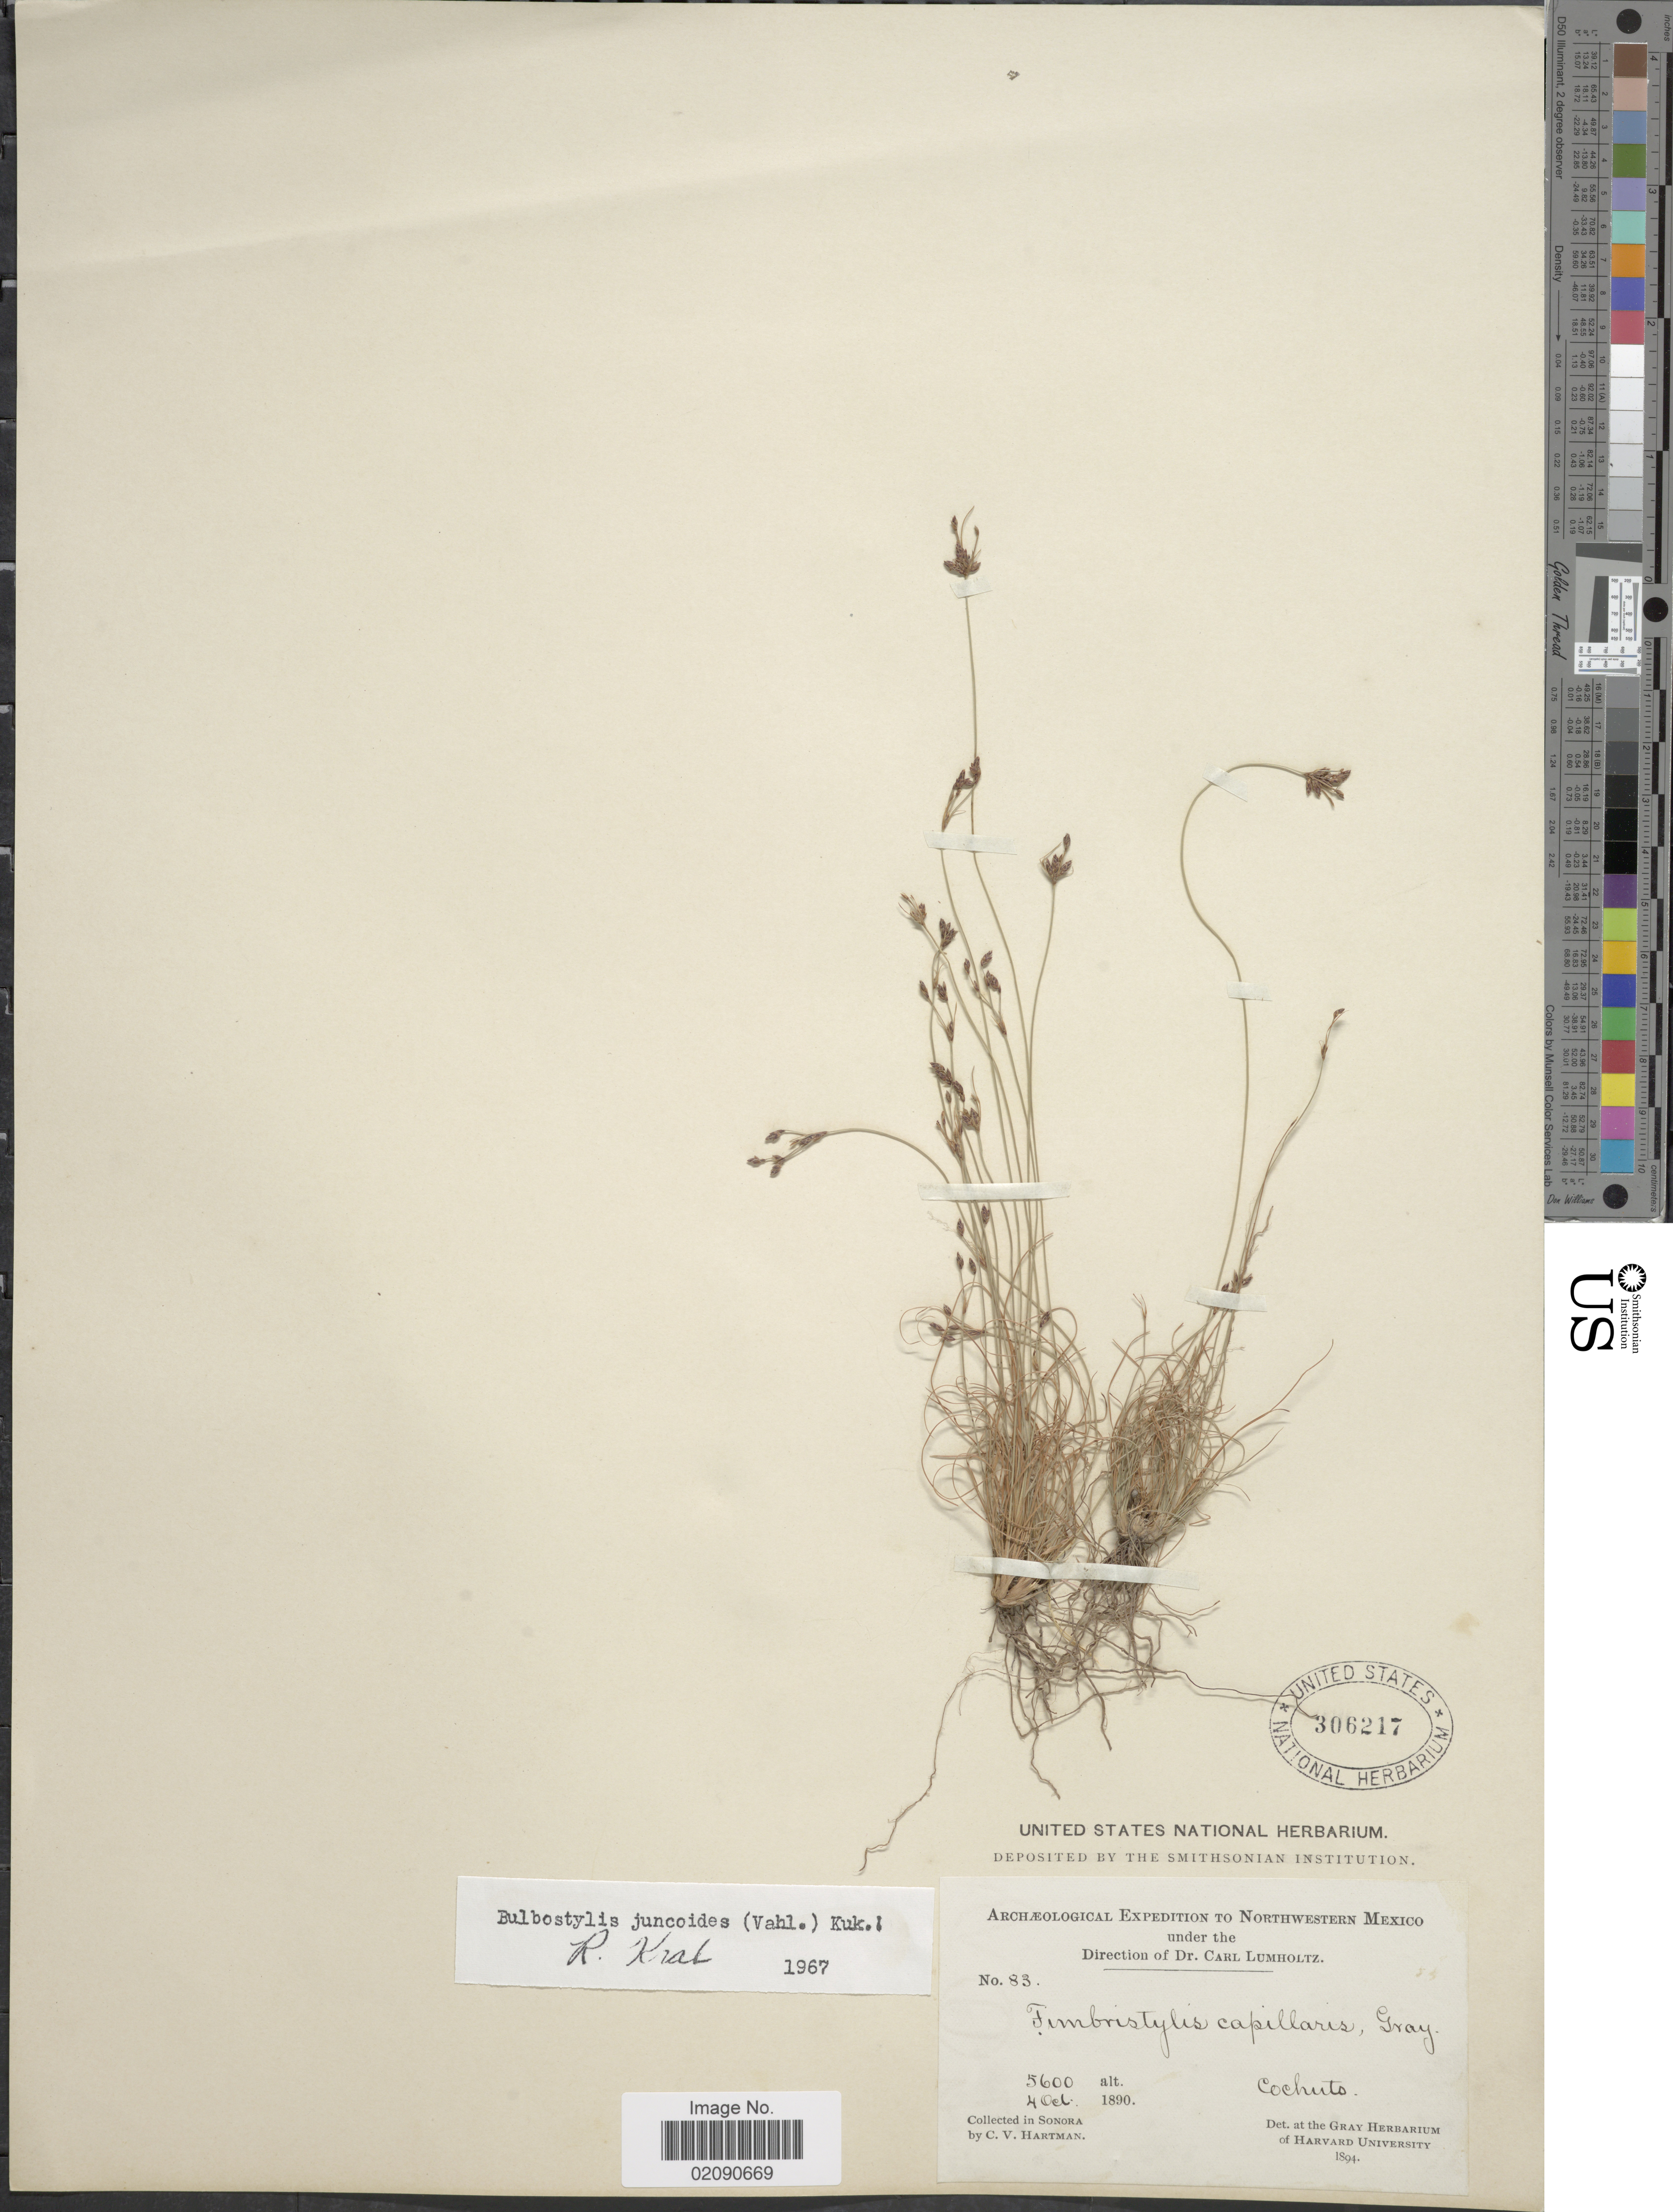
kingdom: Plantae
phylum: Tracheophyta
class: Liliopsida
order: Poales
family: Cyperaceae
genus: Bulbostylis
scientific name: Bulbostylis juncoides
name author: (Vahl) Kük. ex Herter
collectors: C. V. Hartman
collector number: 83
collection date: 1890-10-04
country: Mexico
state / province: Sonora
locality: Cochuto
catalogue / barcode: US 306217